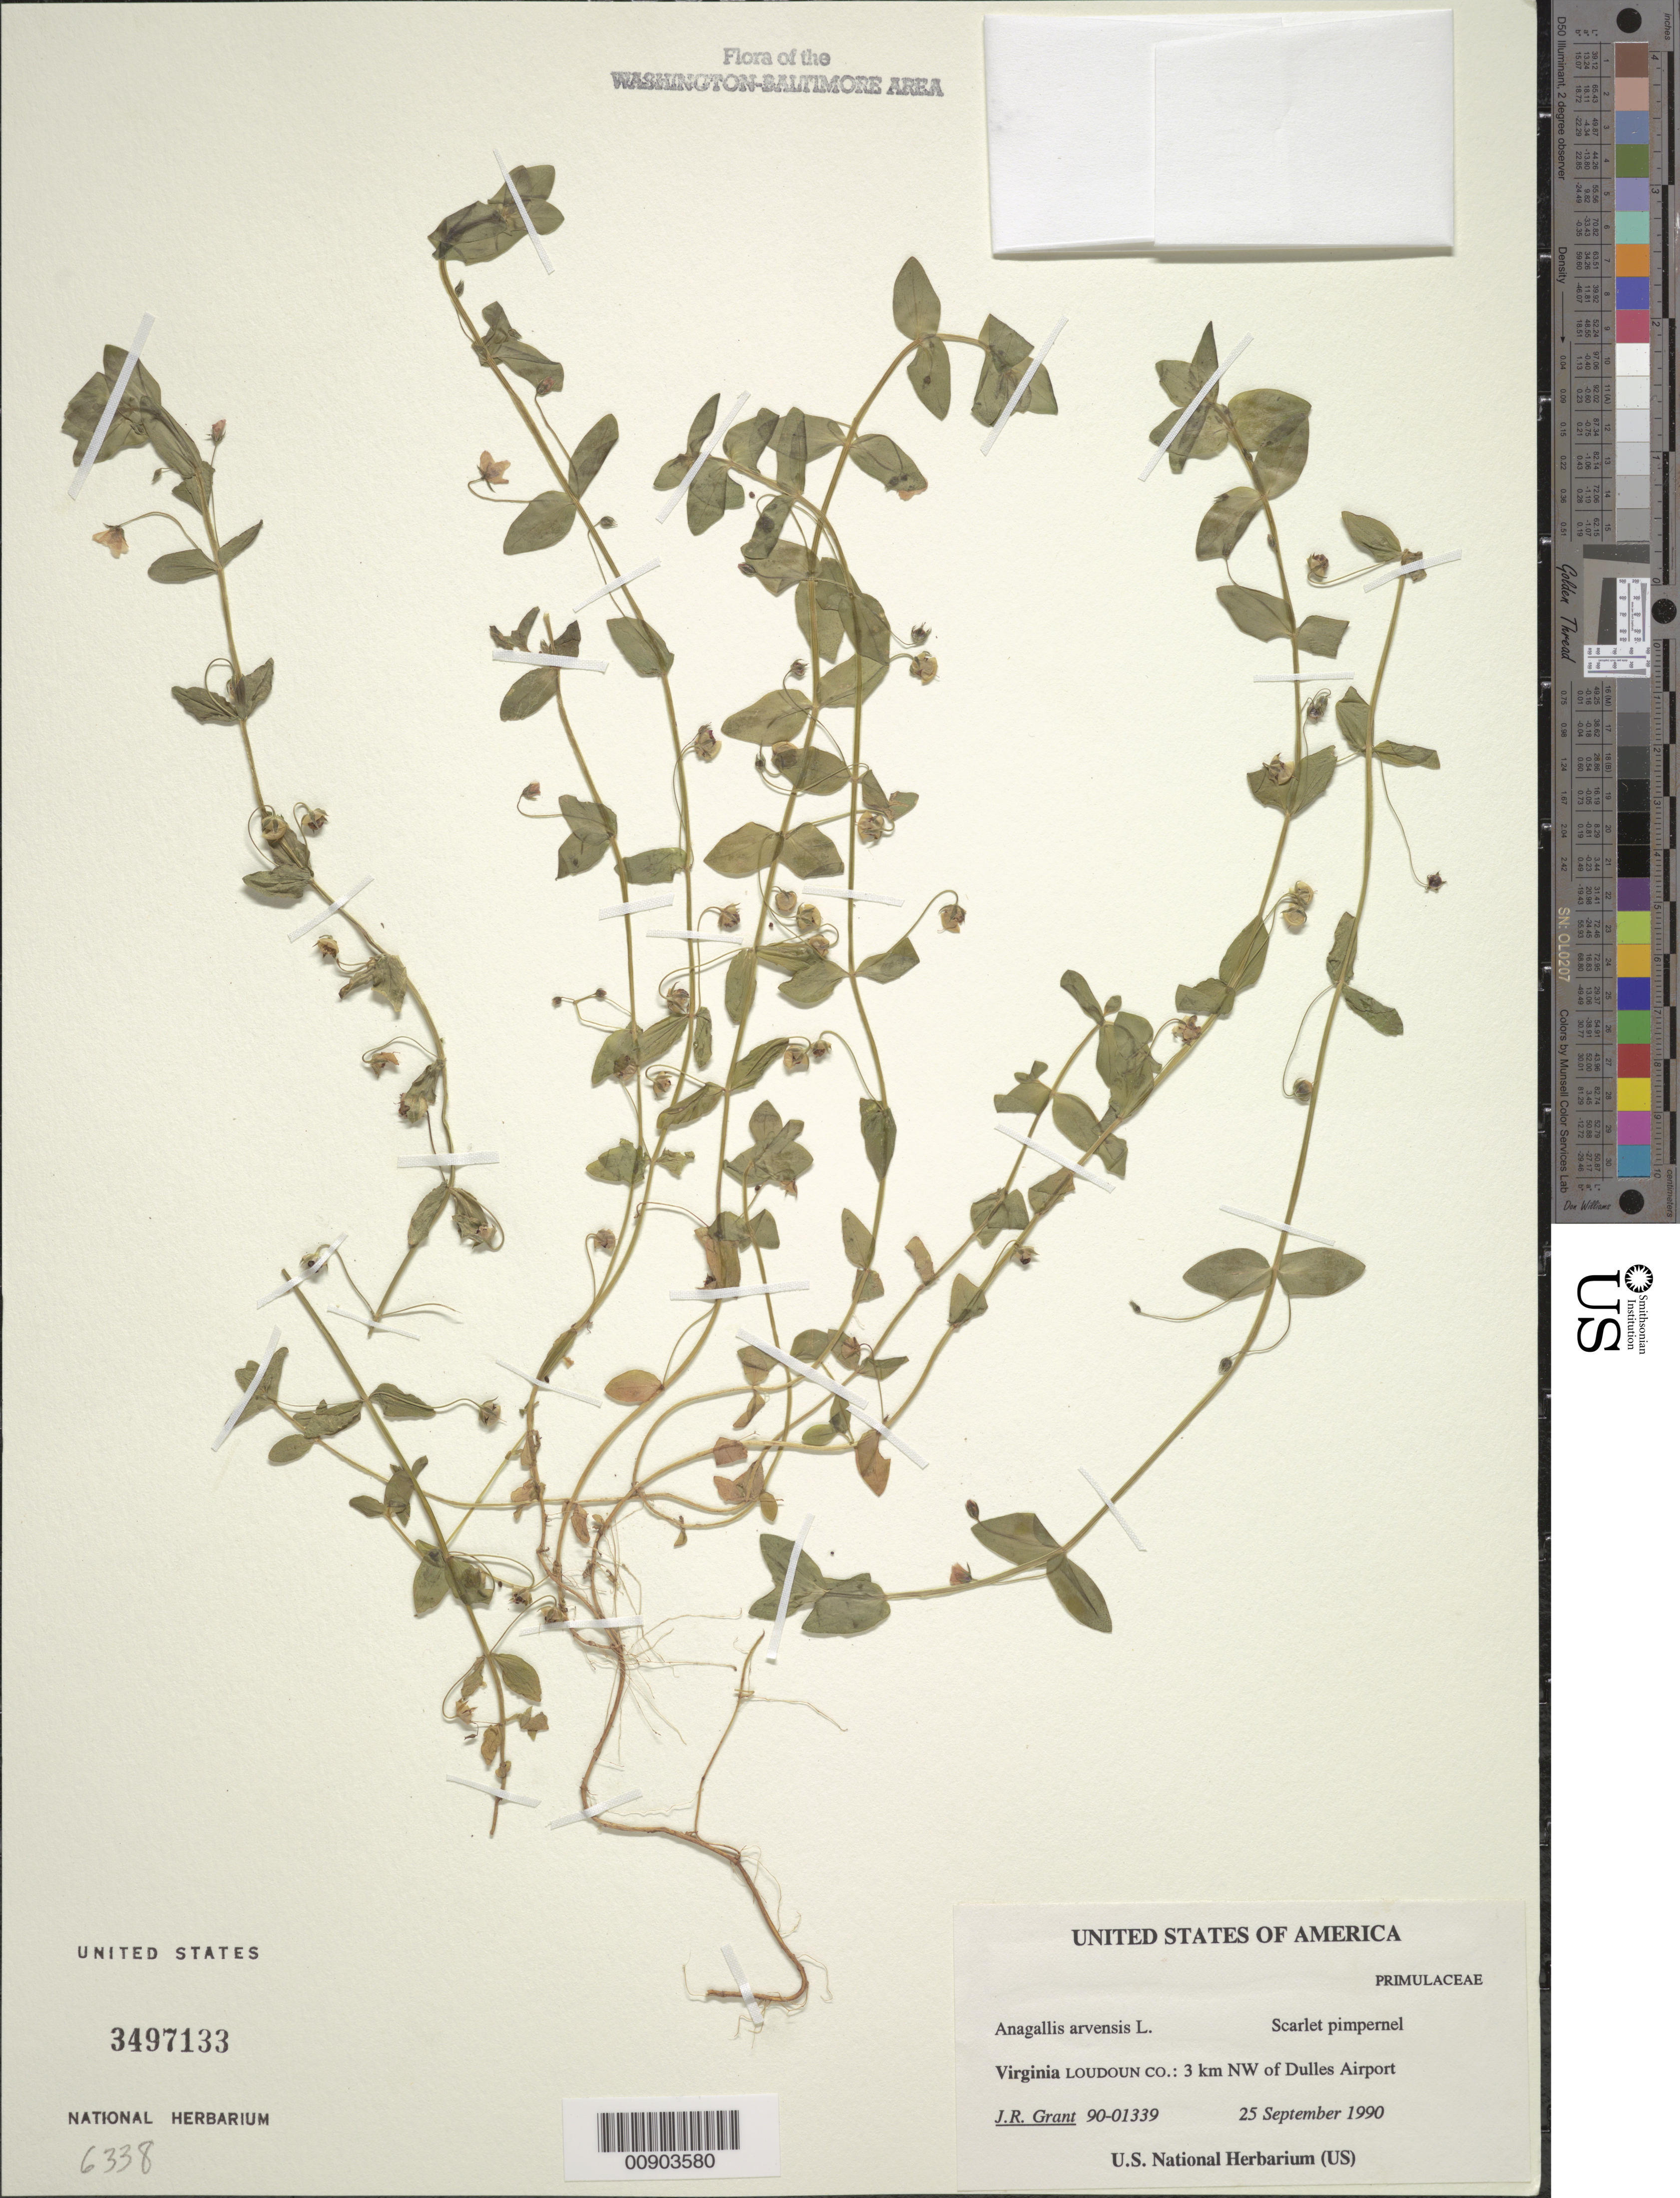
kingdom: Plantae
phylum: Tracheophyta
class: Magnoliopsida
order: Ericales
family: Primulaceae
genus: Anagallis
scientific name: Anagallis arvensis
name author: L.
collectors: J. R. Grant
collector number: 90-01339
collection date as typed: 25 September 1990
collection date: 1990-09-25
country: United States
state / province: Virginia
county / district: Loudoun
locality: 3 km NW of Dulles Airport.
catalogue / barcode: US 3497133